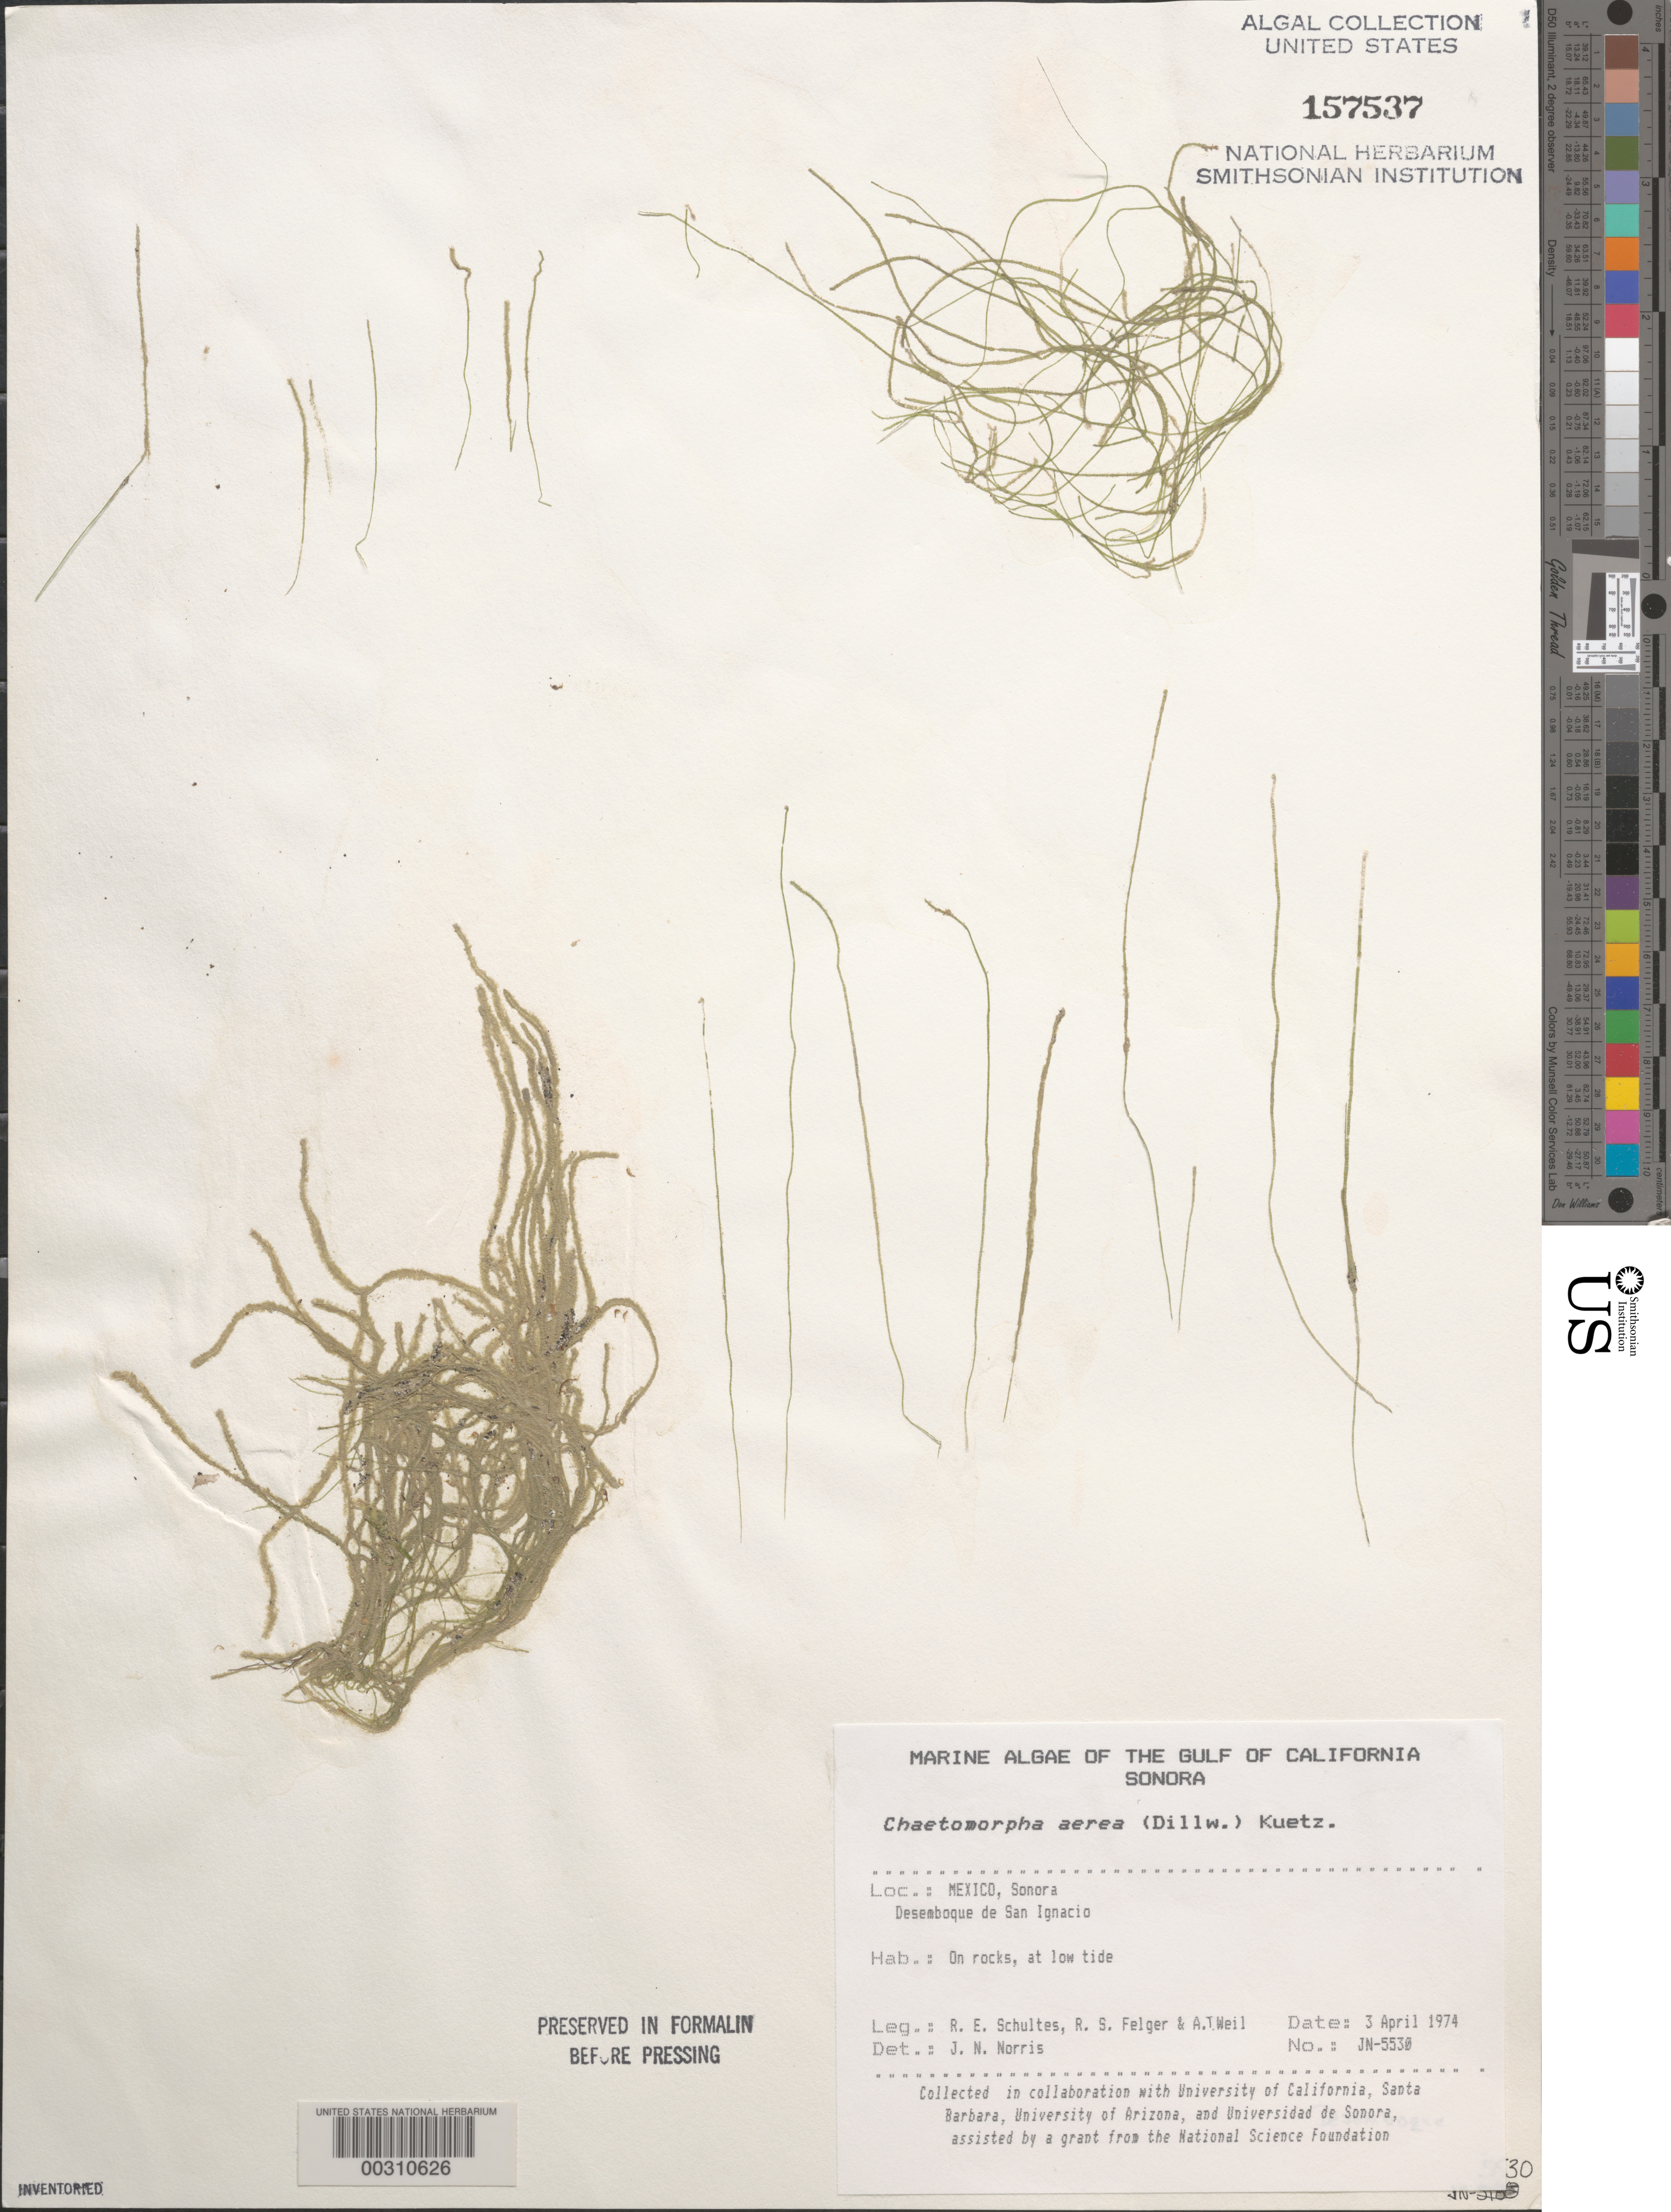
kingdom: Plantae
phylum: Chlorophyta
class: Ulvophyceae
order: Cladophorales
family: Cladophoraceae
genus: Chaetomorpha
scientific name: Chaetomorpha aerea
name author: (Dillwyn) Kütz.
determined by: Norris, James N.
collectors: R. E. Schultes, R. S. Felger & A. T. Weil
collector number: JN-5530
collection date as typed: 03 Apr 1974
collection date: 1974-04-03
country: Mexico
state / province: Sonora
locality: Desemboque de San Ignacio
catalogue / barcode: US 157537